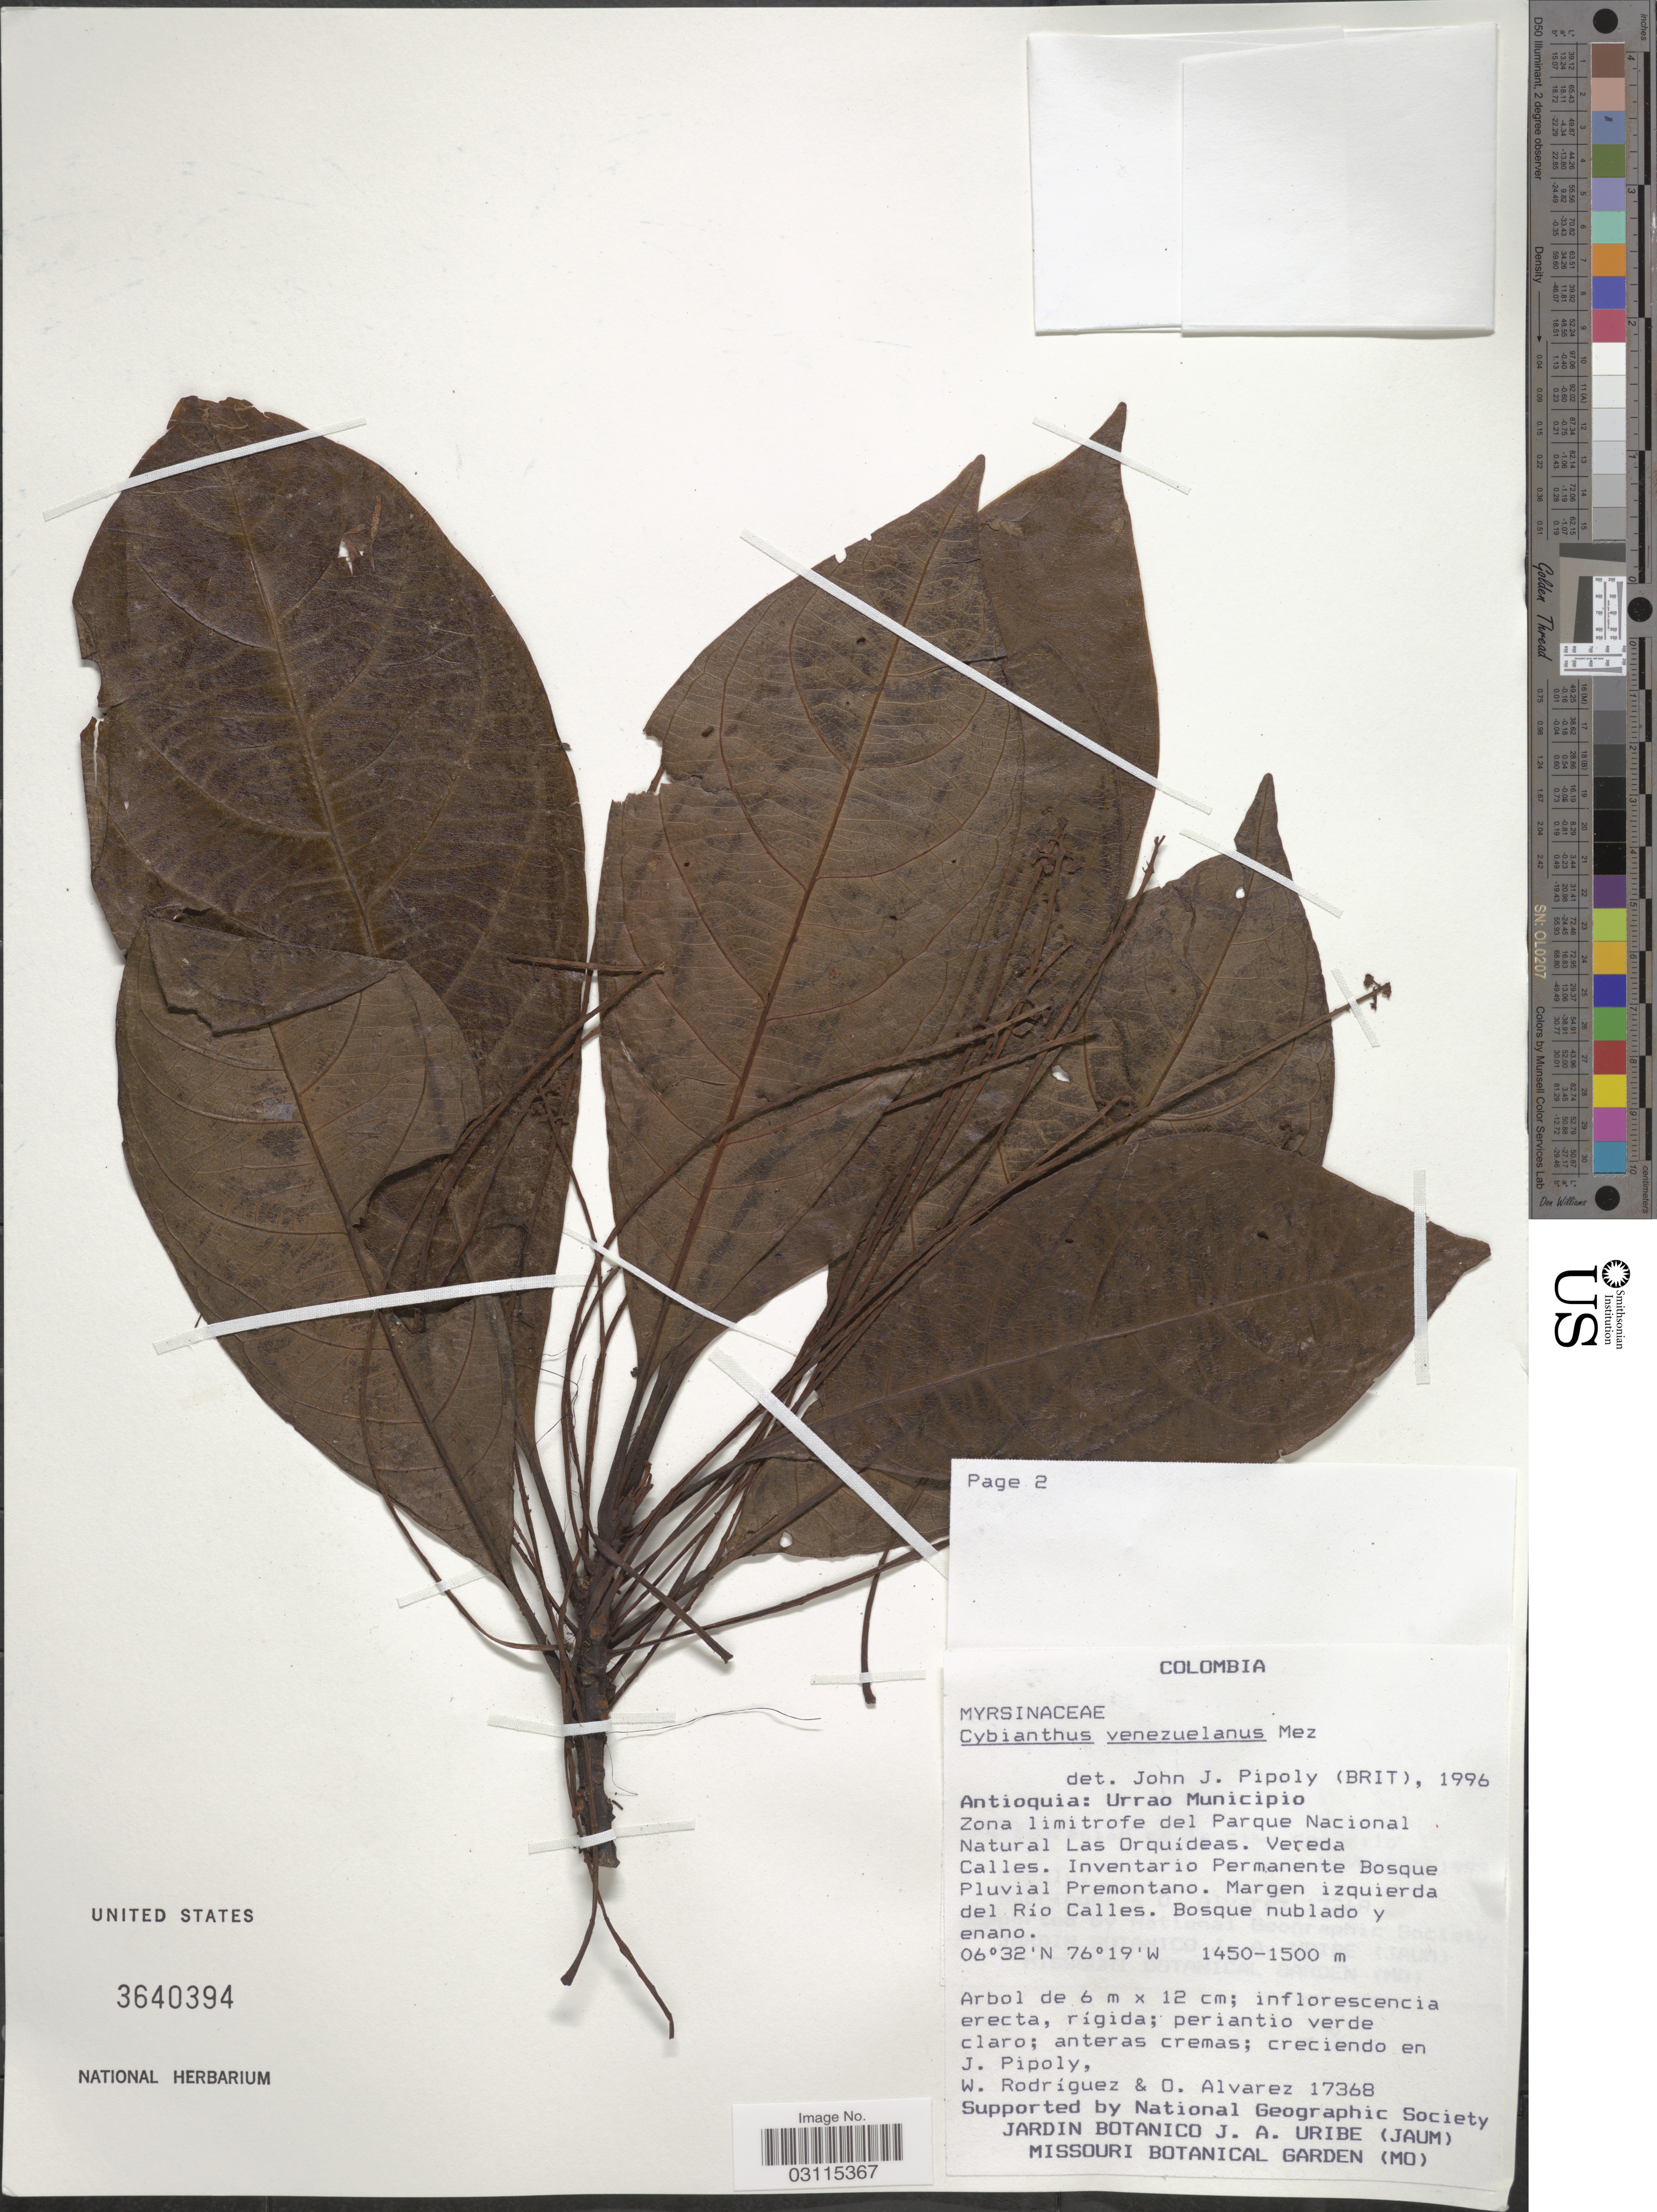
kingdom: Plantae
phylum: Tracheophyta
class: Magnoliopsida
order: Ericales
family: Primulaceae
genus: Cybianthus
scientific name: Cybianthus venezuelanus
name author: Mez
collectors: J. J. Pipoly, W. Rodriguez & O. Alvarez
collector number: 17368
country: Colombia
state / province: Antioquia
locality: Urrao Municipio. Zona limitrofe del Parque Nacional Natural Las Orquídeas. Vereda Calles. Inventario Permanente Bosque Pluvial Premontano. Margen izquierda del Río Calles. Bosque nublado y enano.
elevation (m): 1450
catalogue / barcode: US 3640394